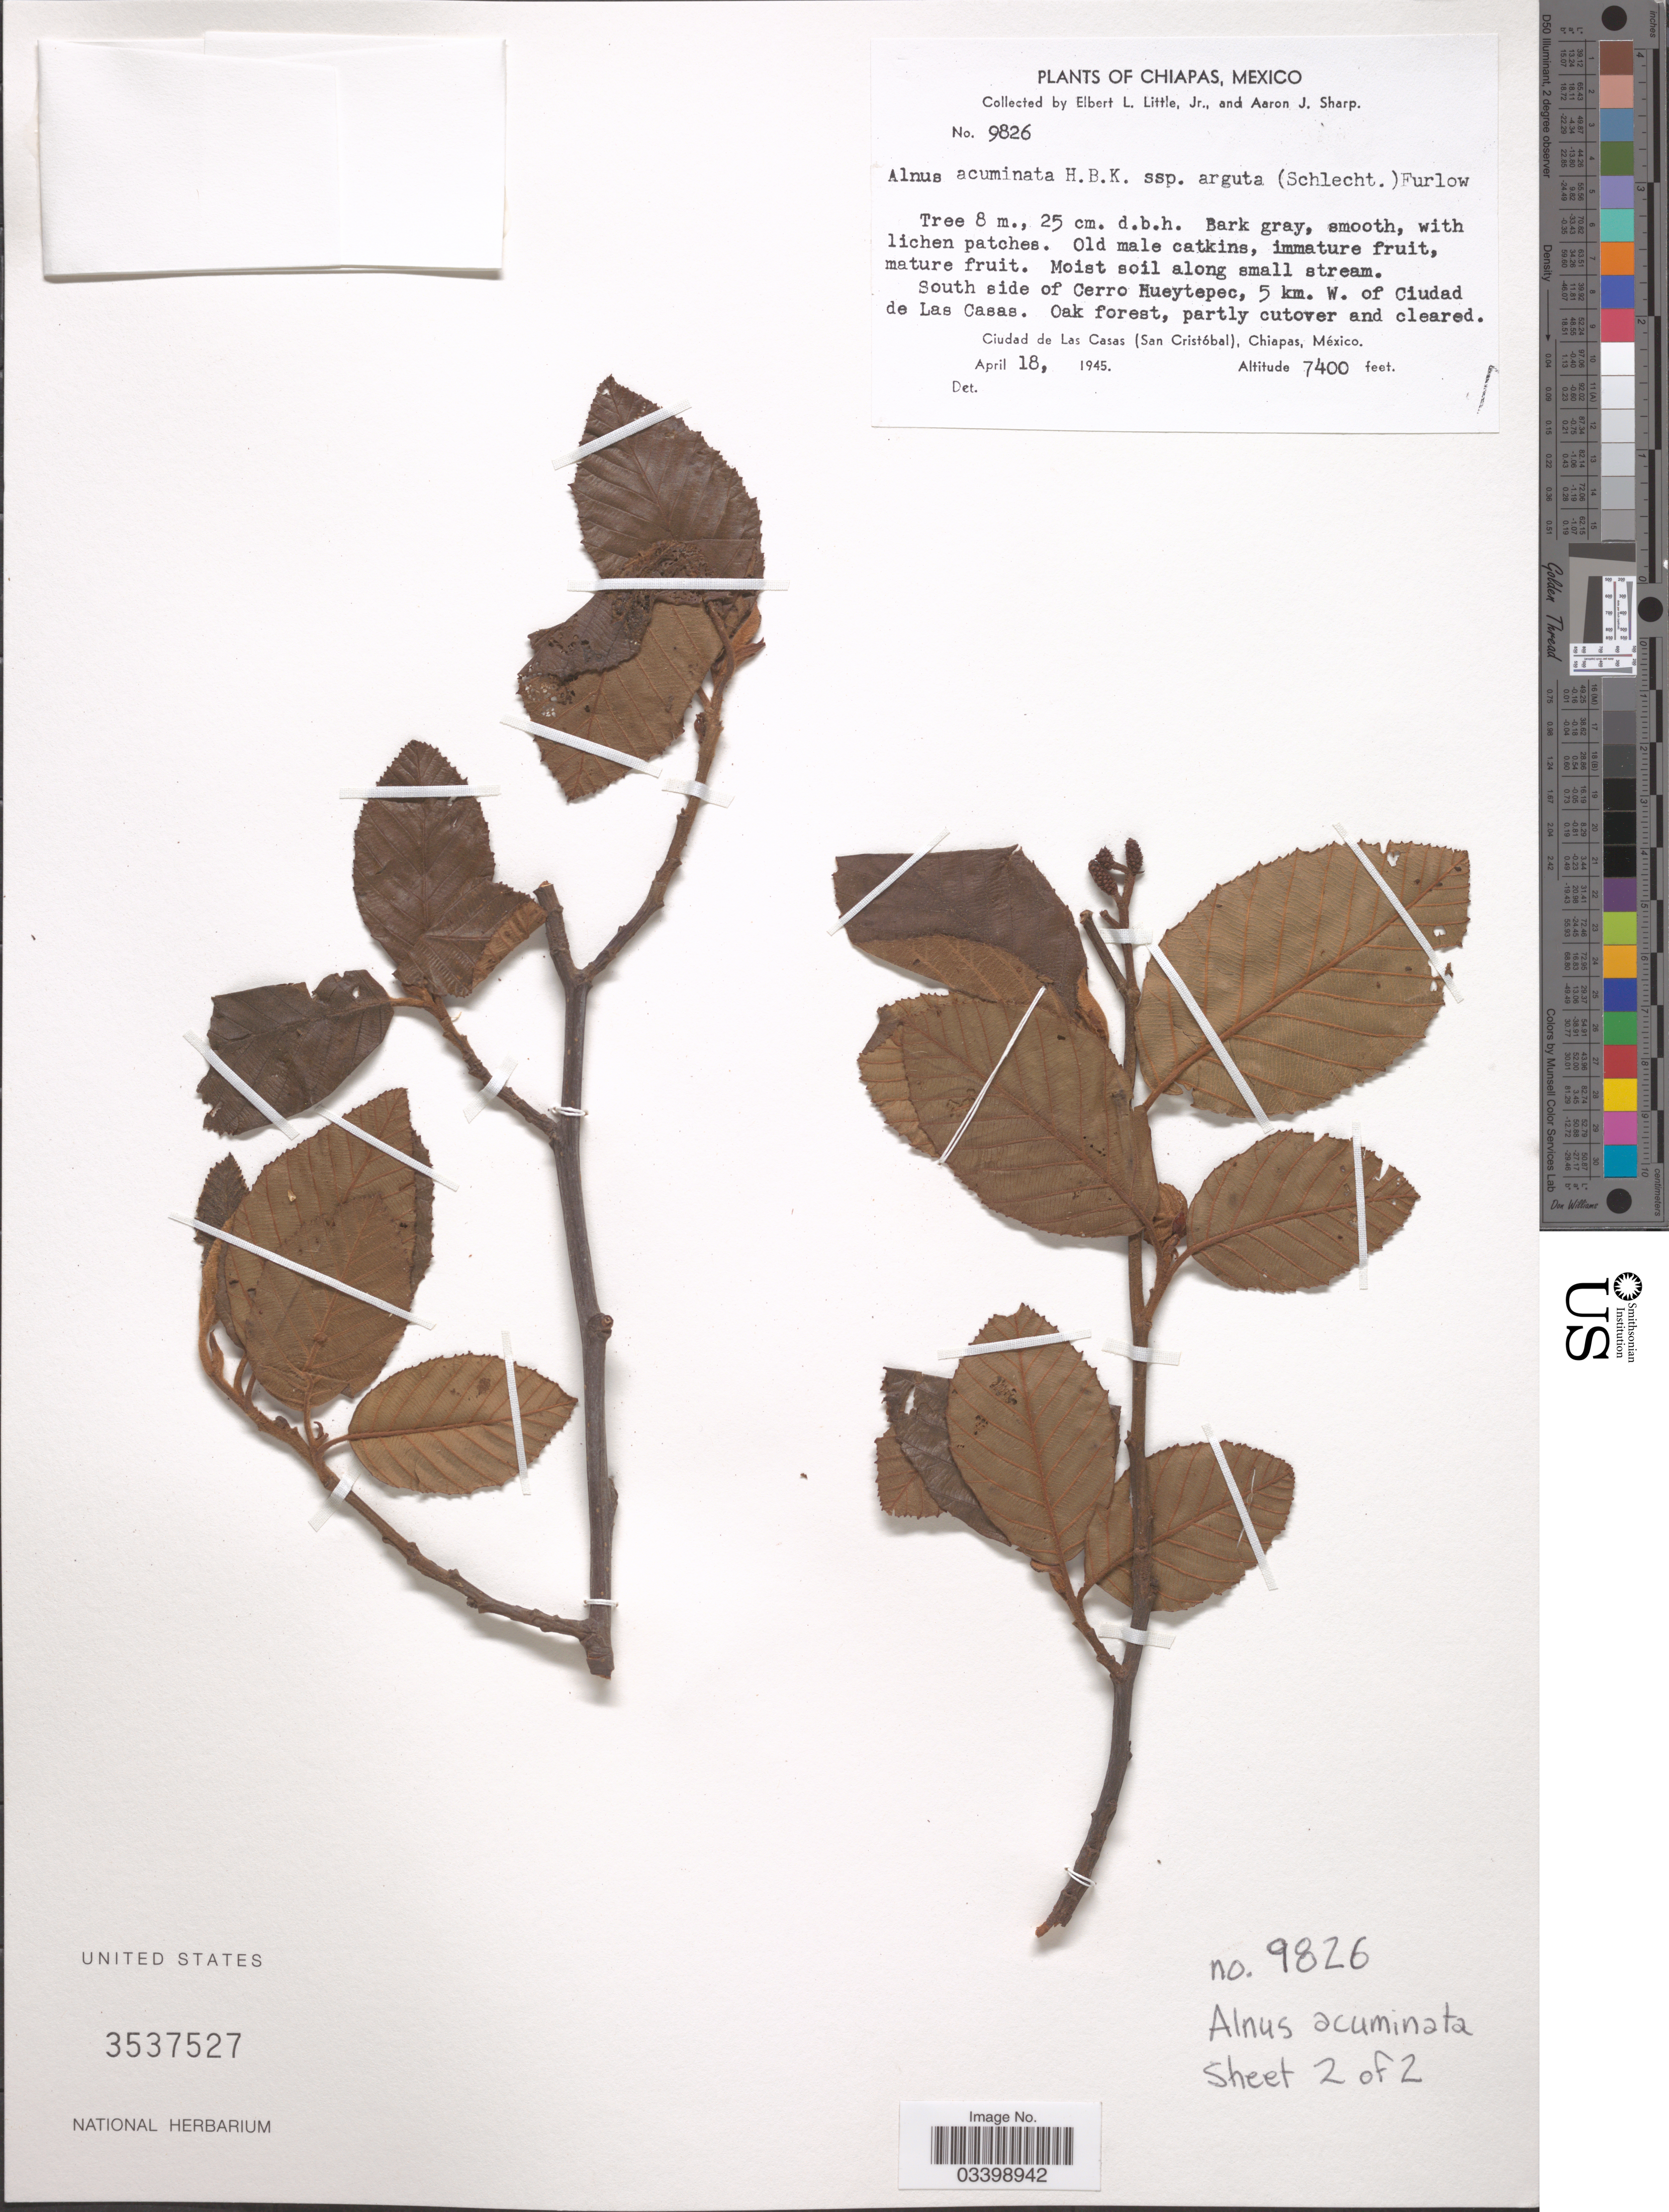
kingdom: Plantae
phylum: Tracheophyta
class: Magnoliopsida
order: Fagales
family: Betulaceae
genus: Alnus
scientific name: Alnus acuminata subsp. arguta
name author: (Schltdl.) Furlow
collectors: E. L. Little & Mrs A. J. Sharp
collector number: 9826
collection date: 1945-04-18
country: Mexico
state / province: Chiapas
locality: South side of Cerro Hueytepec, 5 km. W. of Ciudad de Las Casas (San Cristóbal). Ciudad de Las Casas (San Cristóbal).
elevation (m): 2256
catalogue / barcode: US 3537527